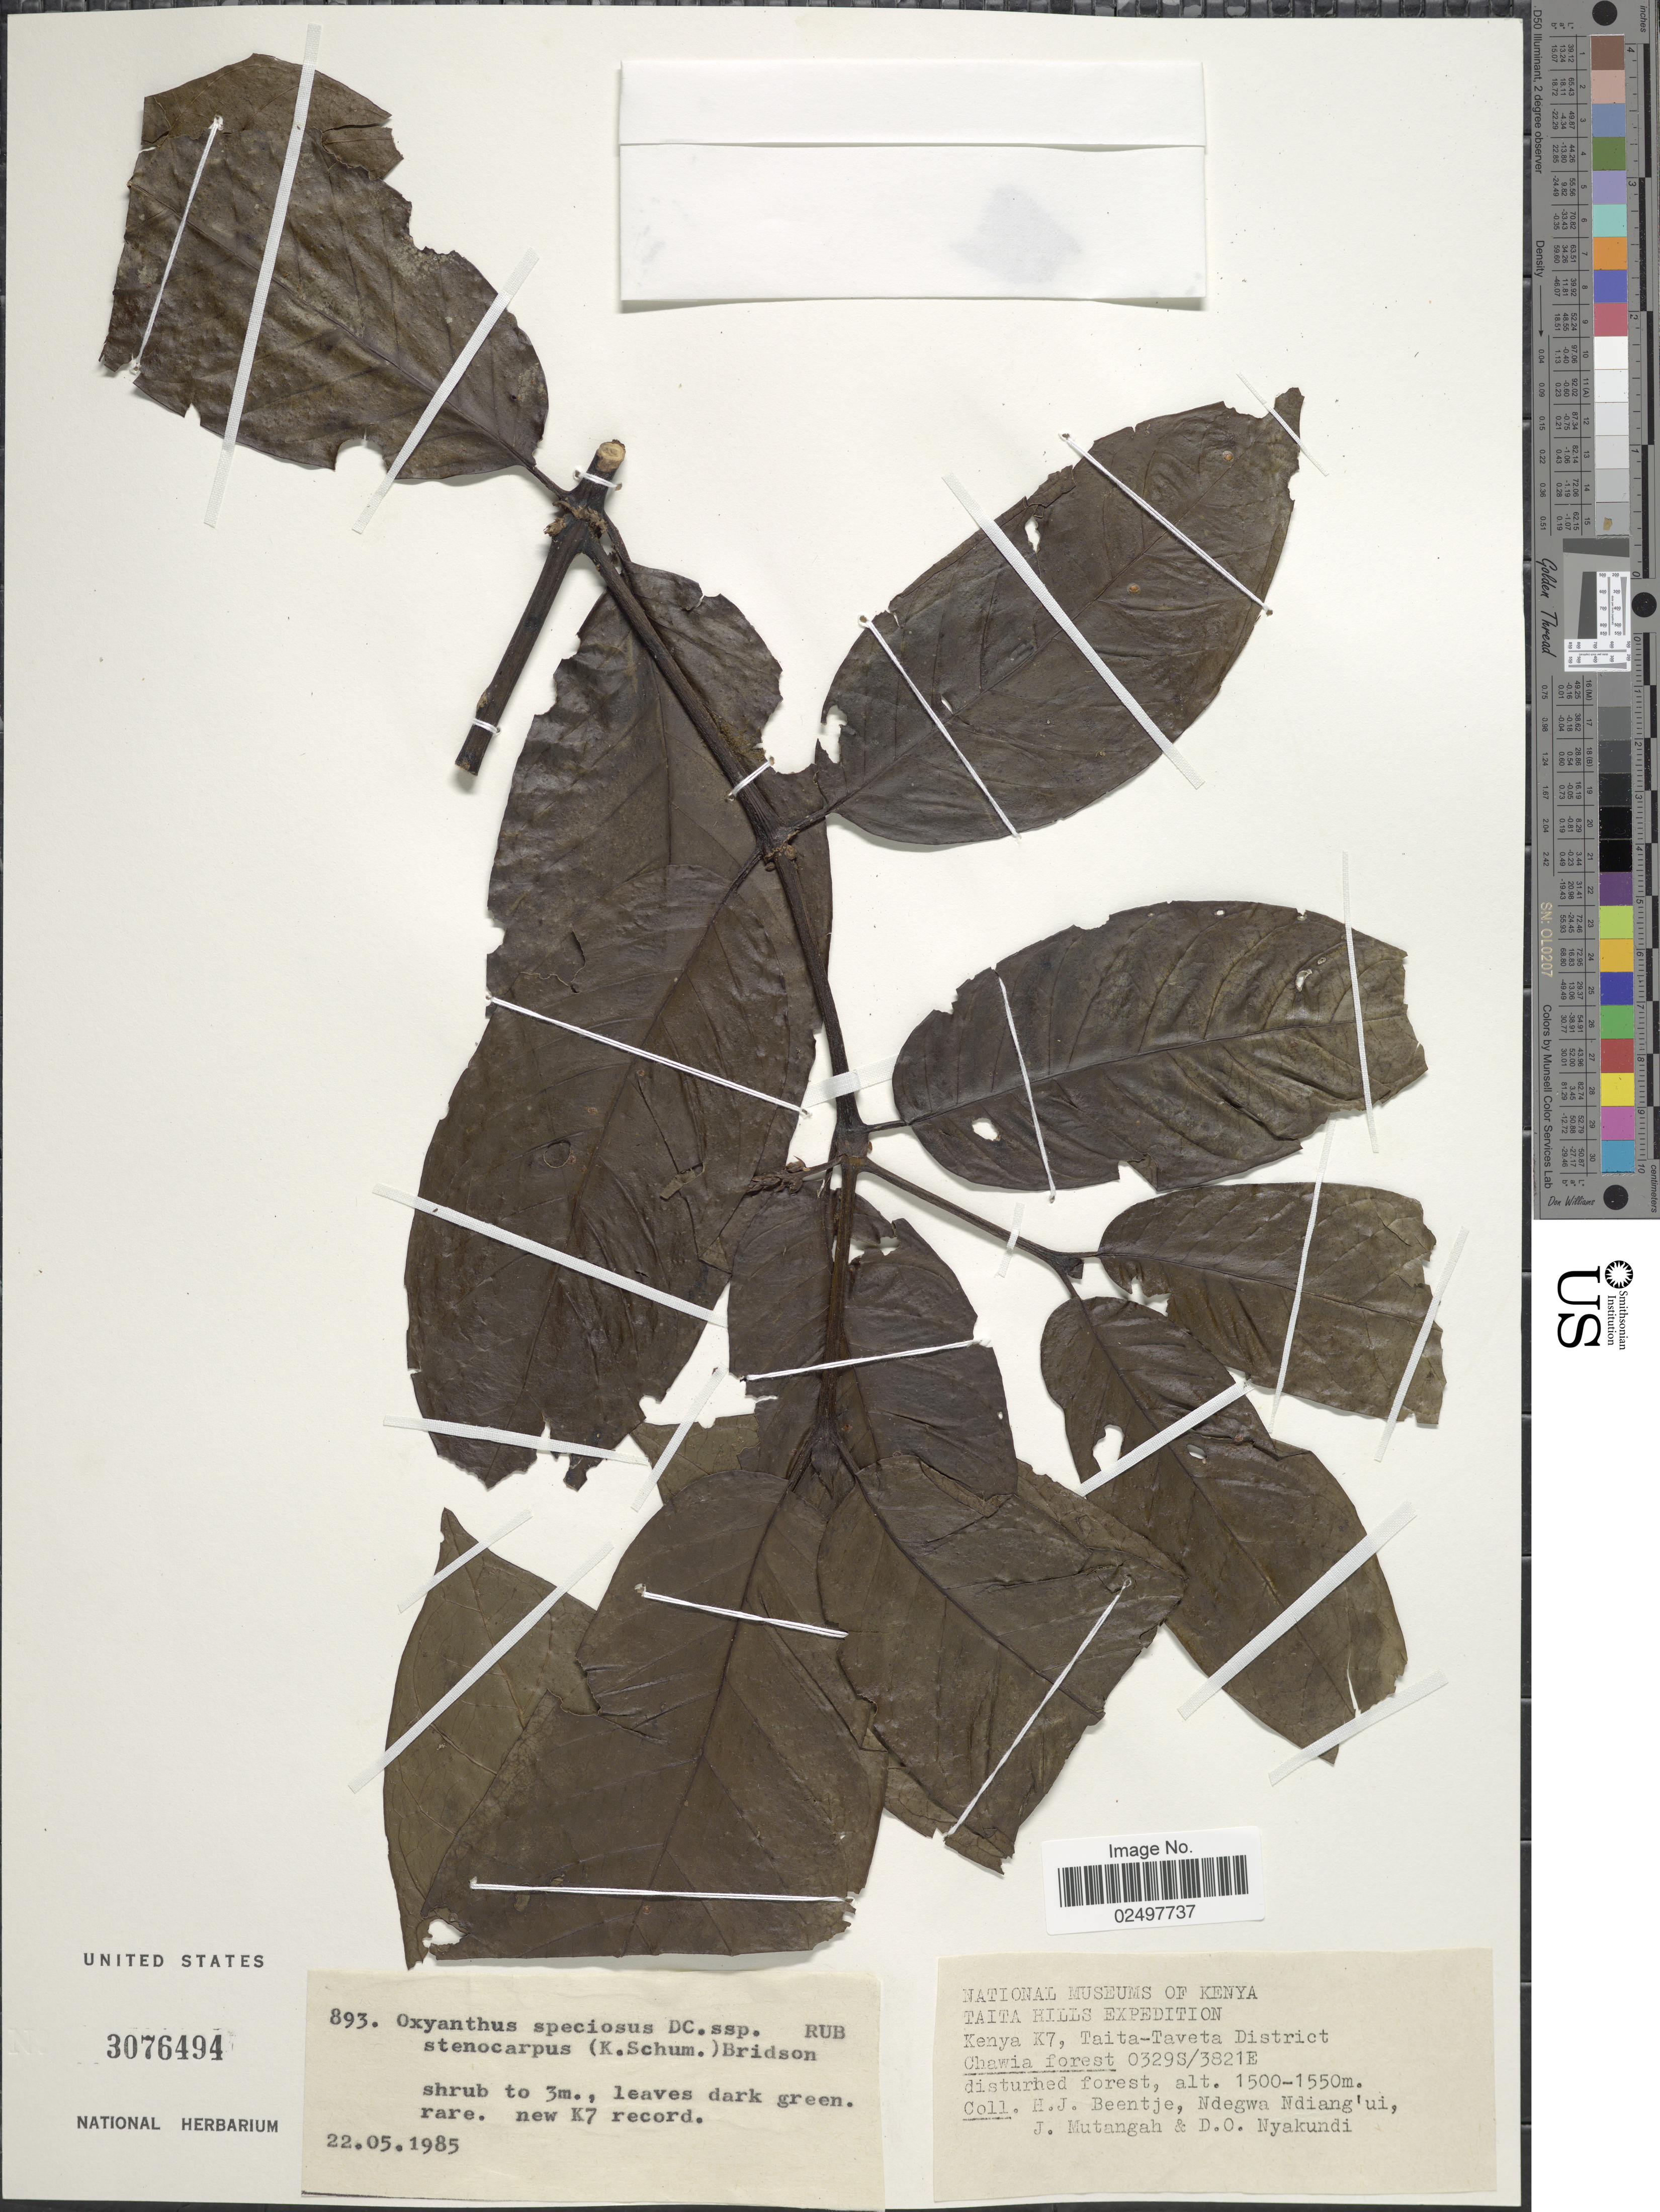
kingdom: Plantae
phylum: Tracheophyta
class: Magnoliopsida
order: Gentianales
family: Rubiaceae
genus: Oxyanthus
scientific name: Oxyanthus speciosus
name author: DC.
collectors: H. J. Beentje, Ndegwa Ndiang'ui, J. Mutangah & D. Nyakundi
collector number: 893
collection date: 1985-05-22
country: Kenya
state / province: Taita Taveta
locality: Kenya K7, Taita-Taveta District Chawia forest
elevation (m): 1500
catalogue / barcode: US 3076494